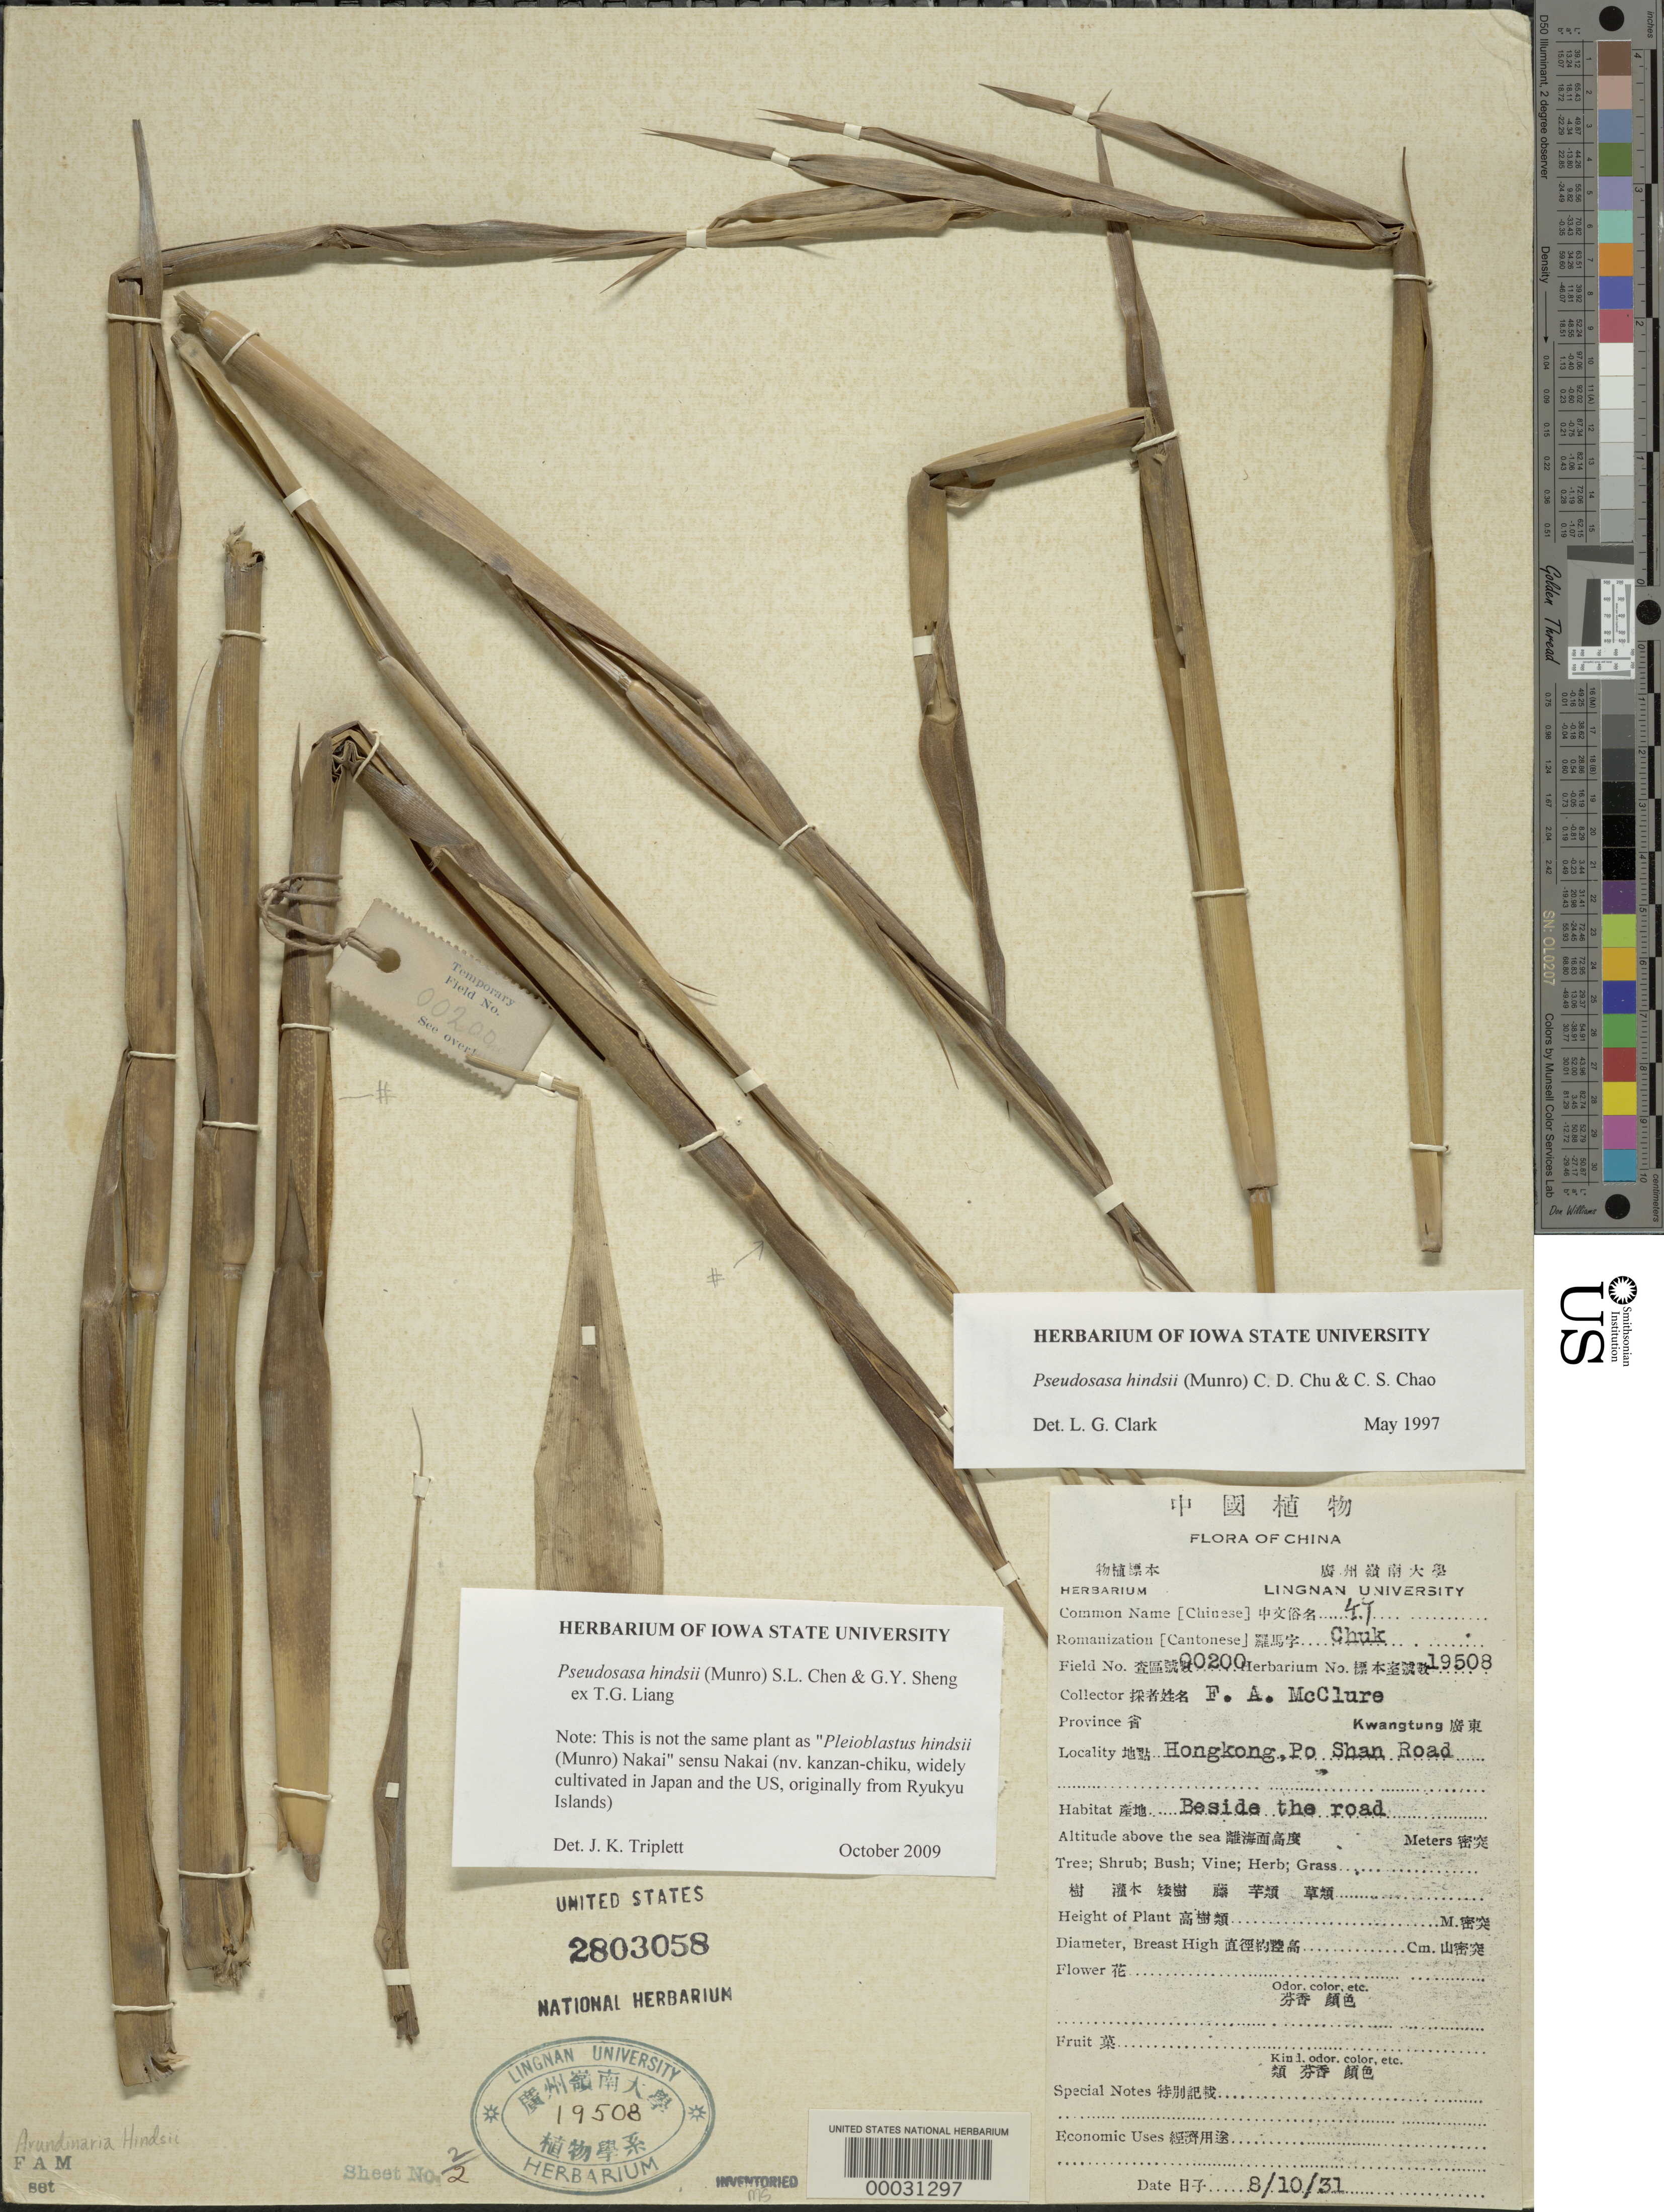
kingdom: Plantae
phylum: Tracheophyta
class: Liliopsida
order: Poales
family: Poaceae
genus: Pseudosasa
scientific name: Pseudosasa hindsii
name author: (Munro) S.L. Chen & G.Y. Sheng ex T.G. Liang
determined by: Triplett, J. K.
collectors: F. A. McClure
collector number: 200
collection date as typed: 08 Oct 1931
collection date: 1931-10-08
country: China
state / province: Guangdong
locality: Hong kong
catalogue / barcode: US 2803058